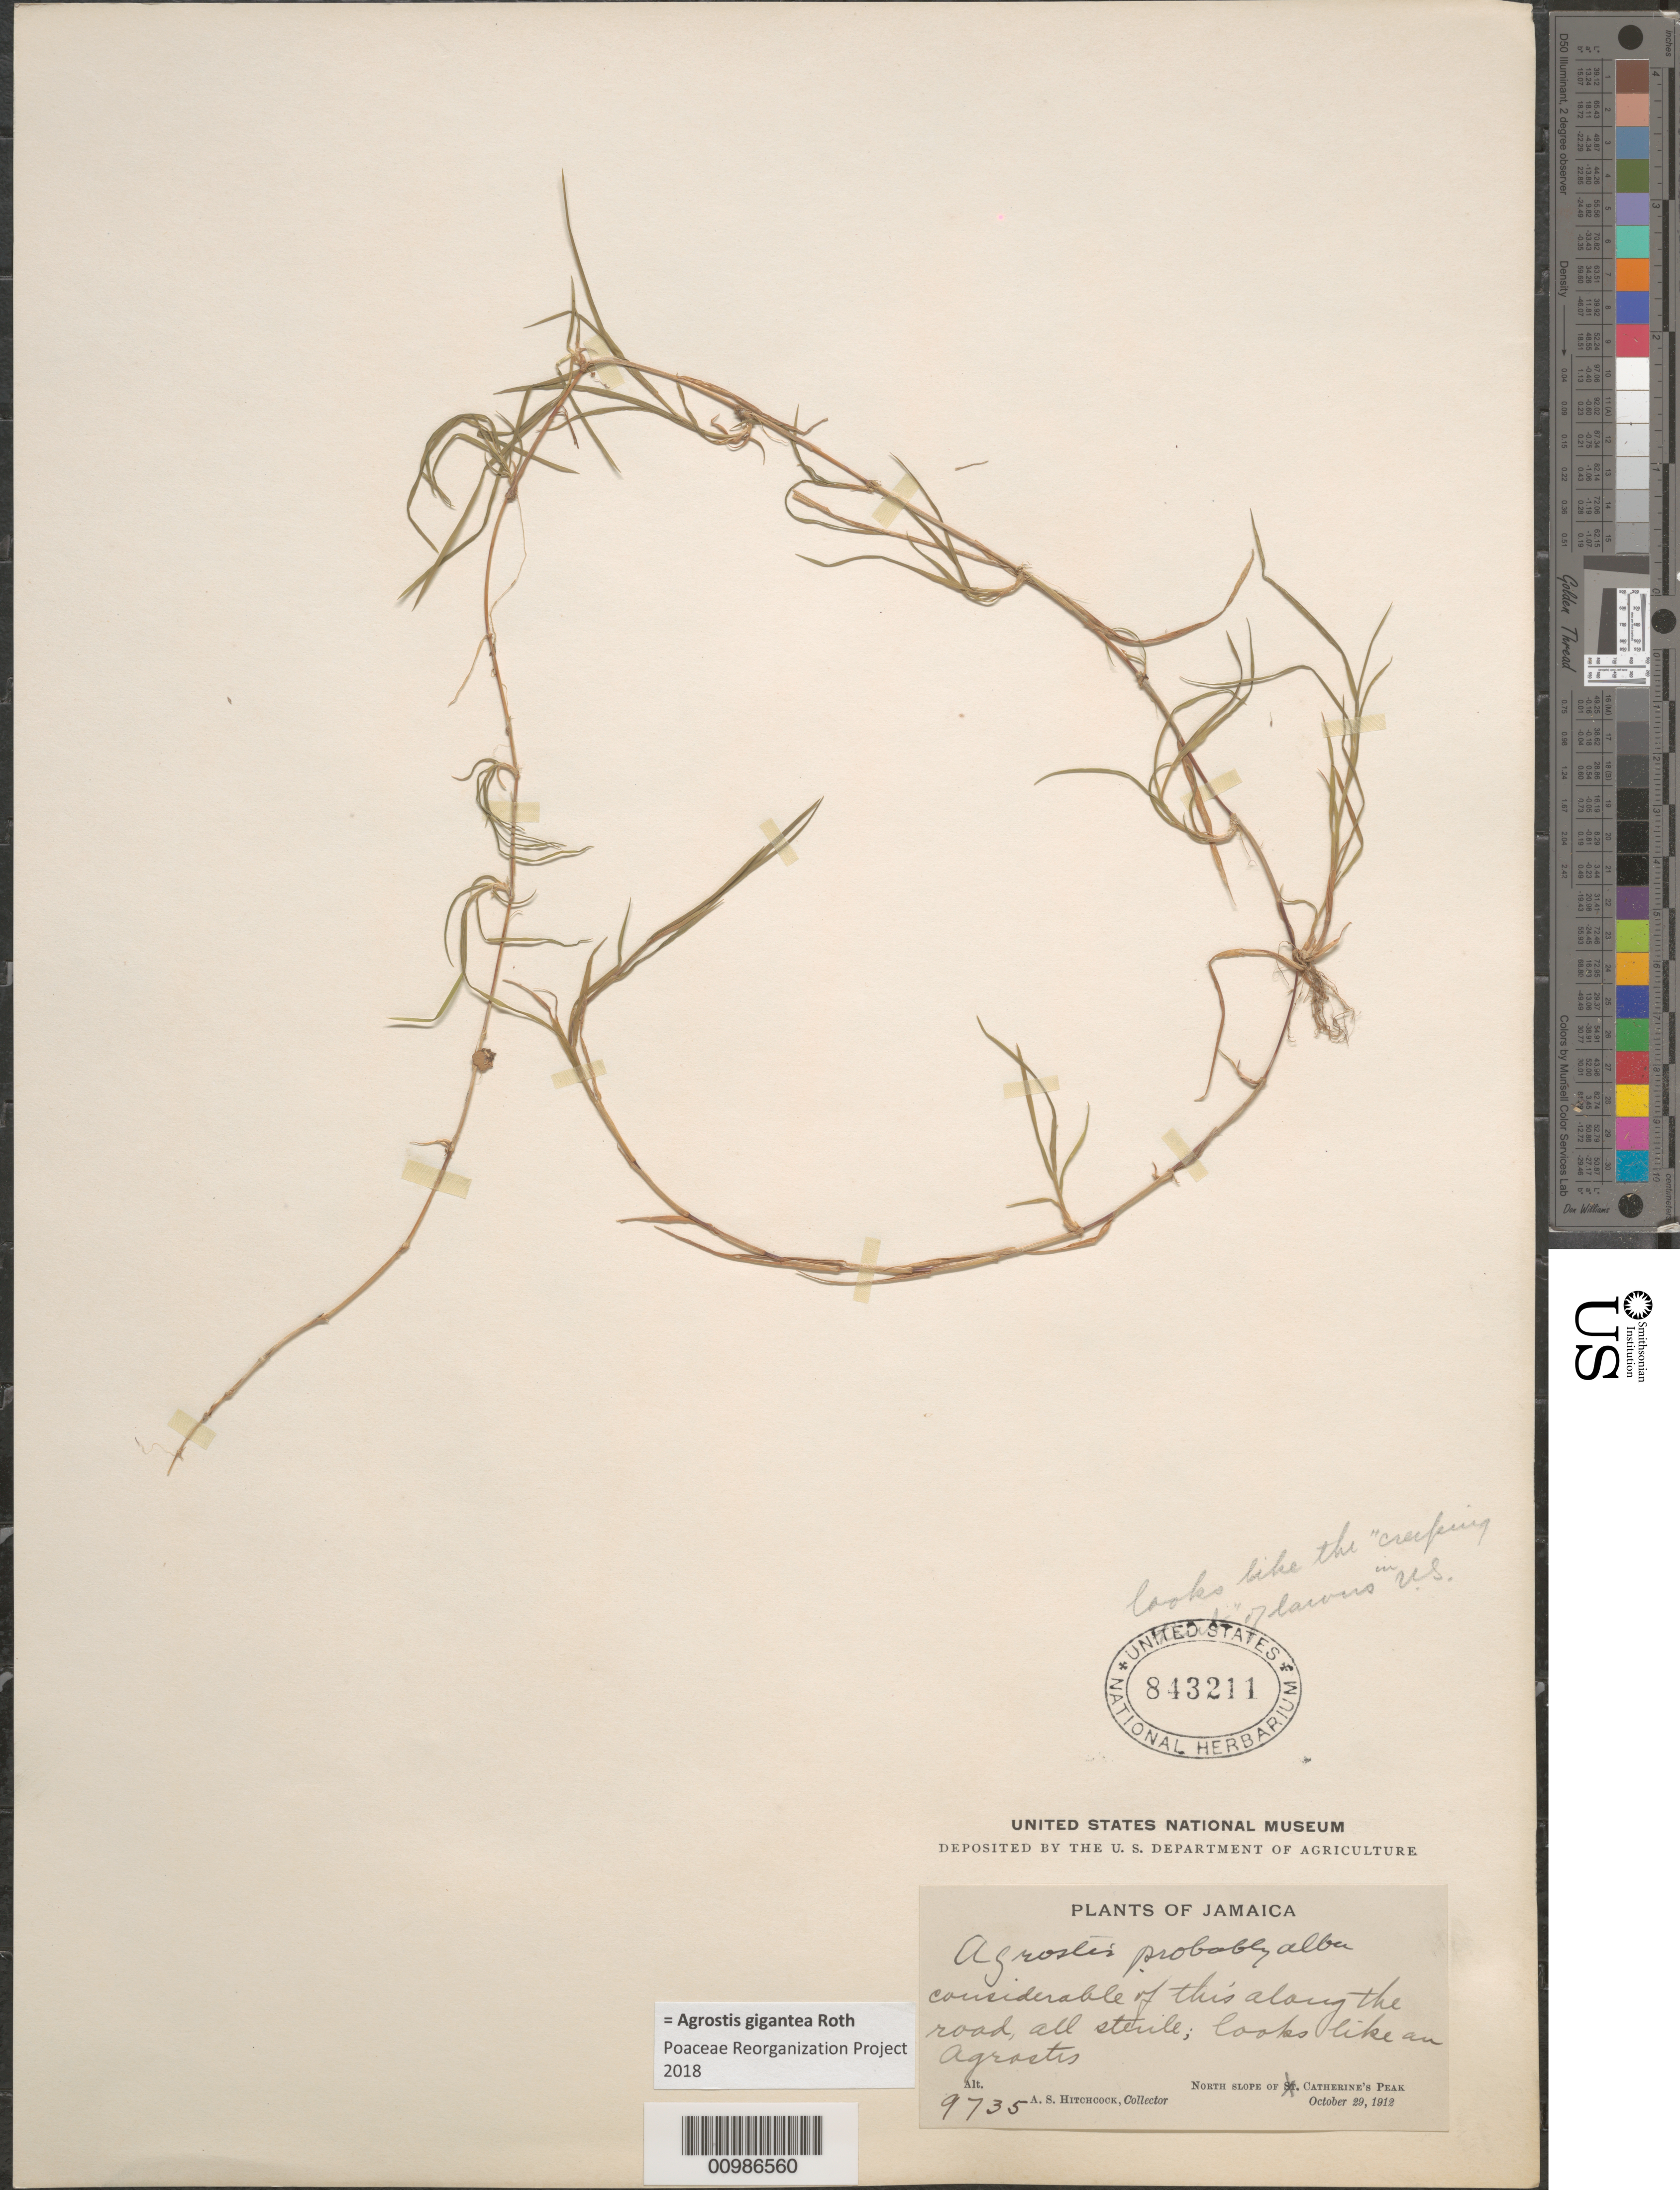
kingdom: Plantae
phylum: Tracheophyta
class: Liliopsida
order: Poales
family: Poaceae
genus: Agrostis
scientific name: Agrostis gigantea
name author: Roth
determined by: Poaceae Reorganization Project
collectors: A. S. Hitchcock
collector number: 9735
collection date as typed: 29 Oct 1912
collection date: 1912-10-29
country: Jamaica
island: Jamaica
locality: North Slope of Catherine's Peak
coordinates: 0 N, 0 E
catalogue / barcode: US 843211